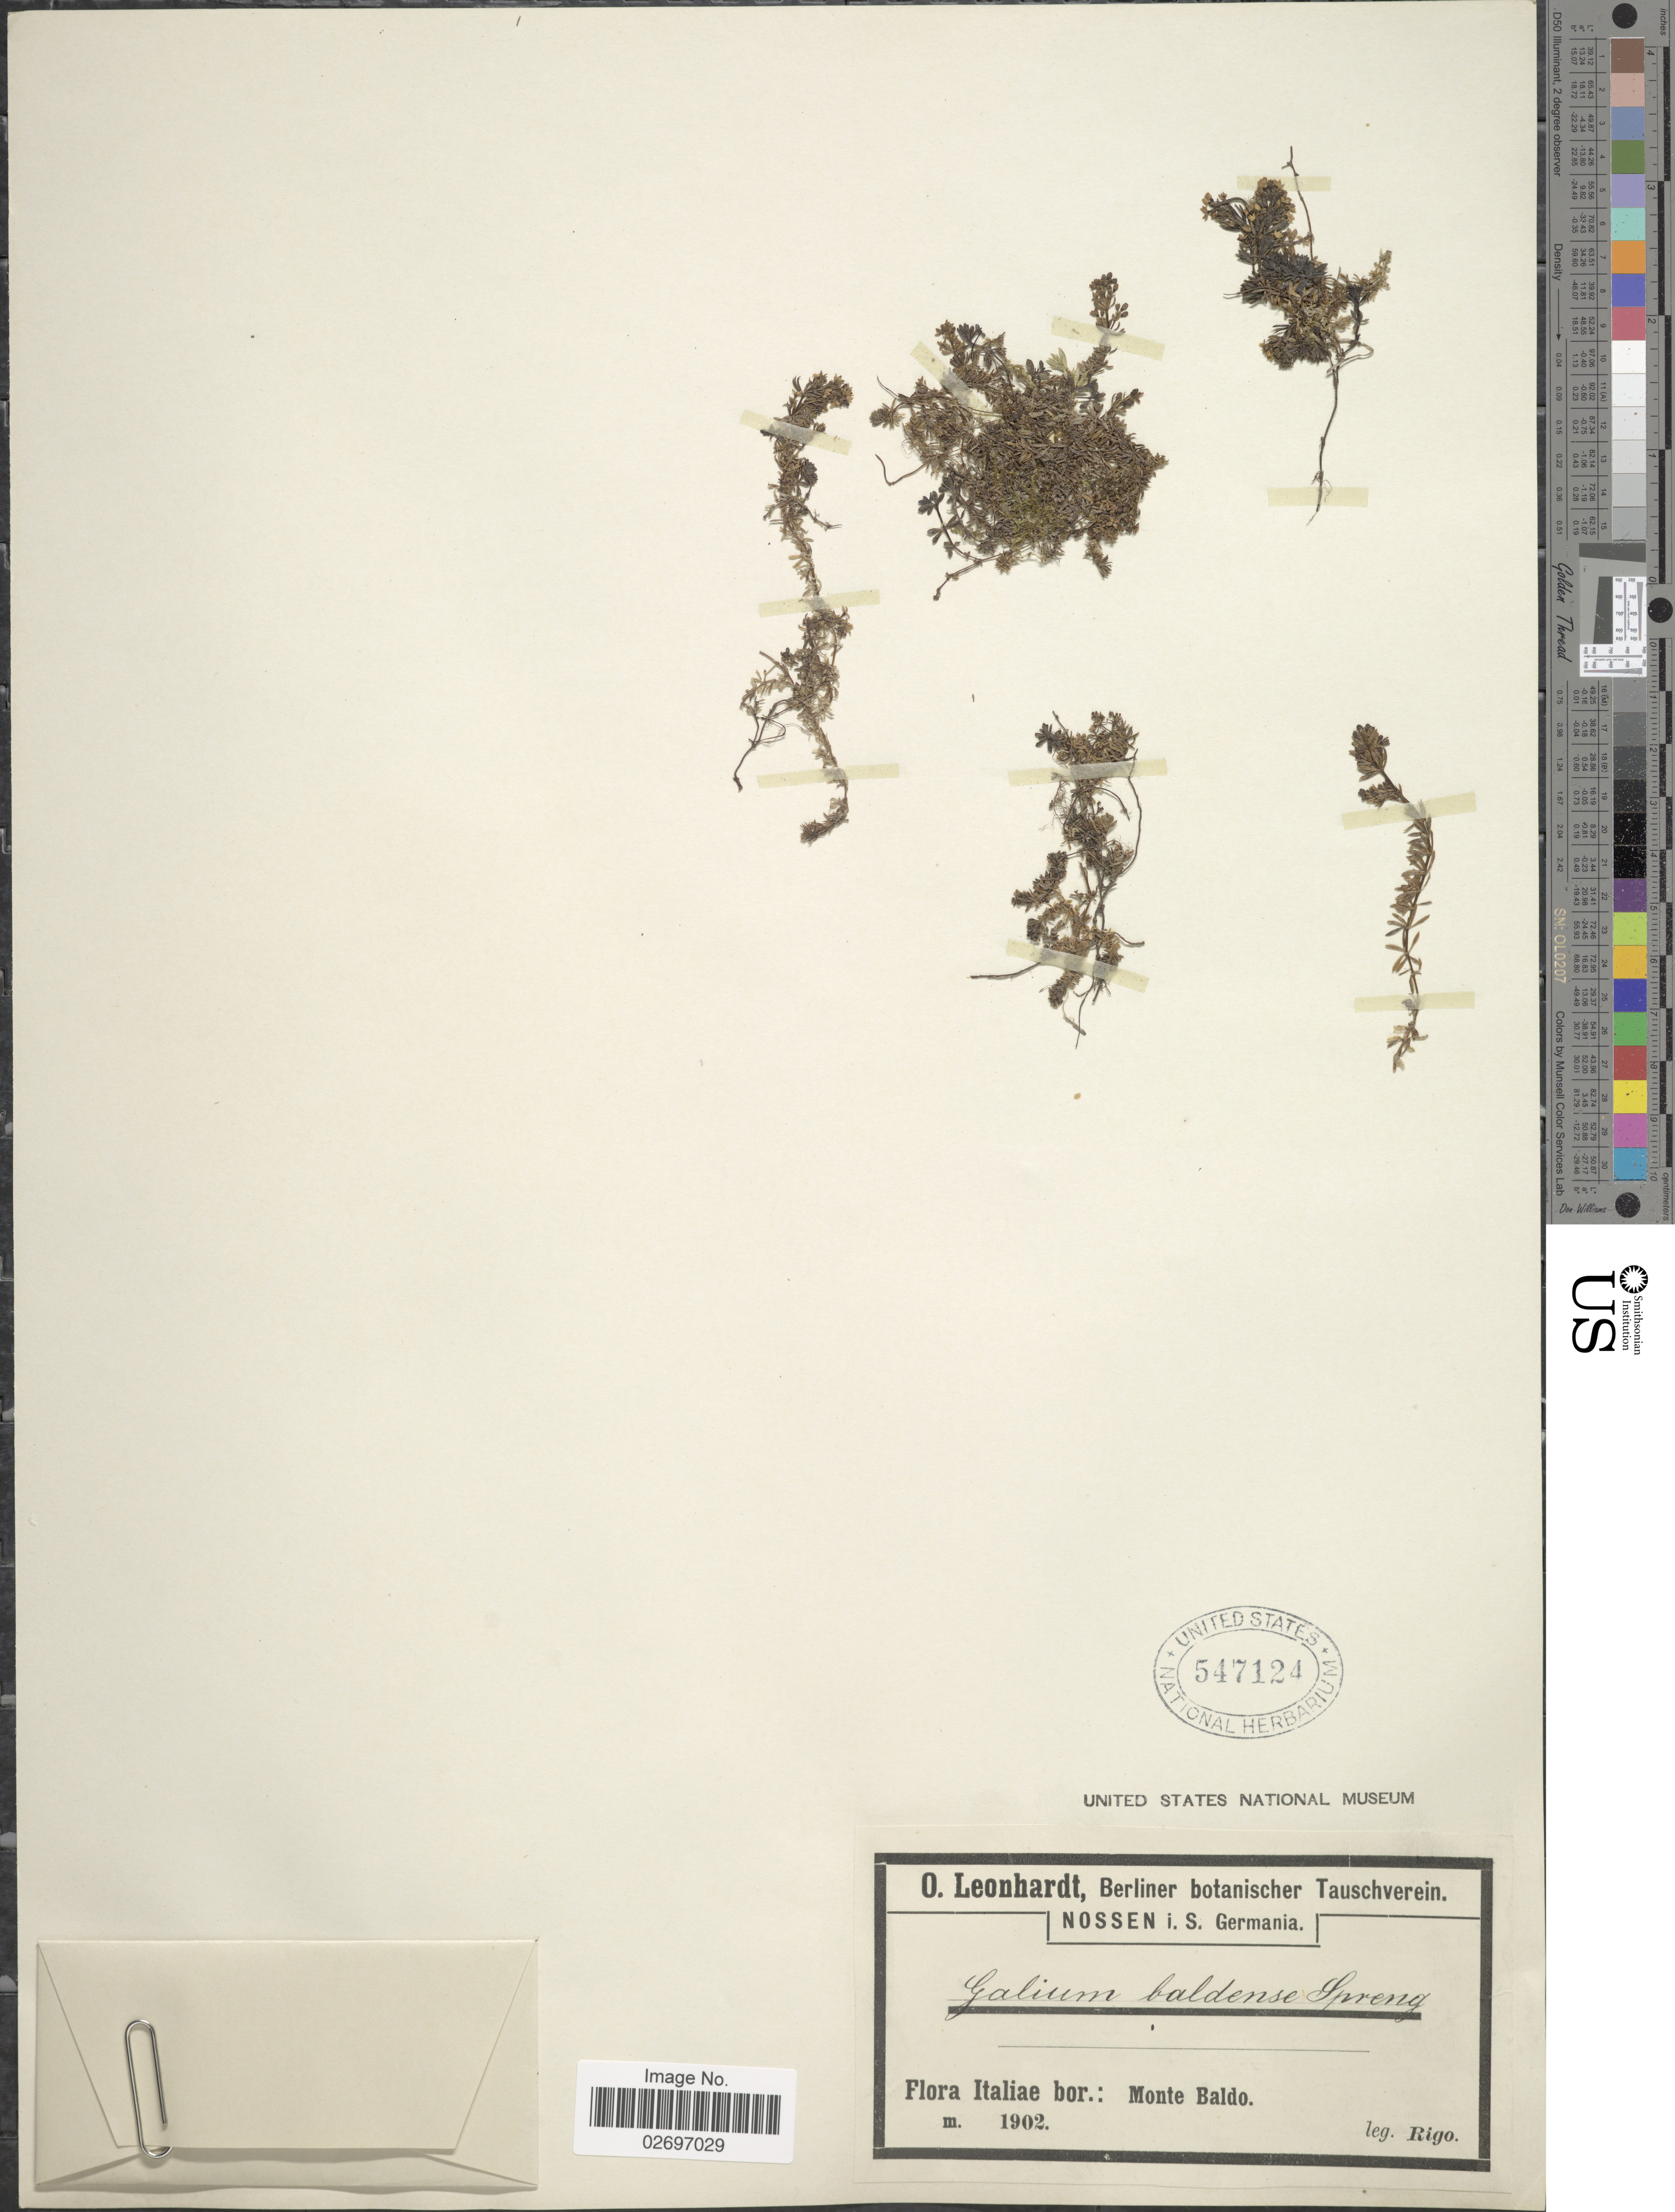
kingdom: Plantae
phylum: Tracheophyta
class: Magnoliopsida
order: Gentianales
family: Rubiaceae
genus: Galium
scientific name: Galium baldense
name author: Spreng.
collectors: -- Rigo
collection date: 1902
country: Italy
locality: Italiae bor.: Monte Baldo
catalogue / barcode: US 547124